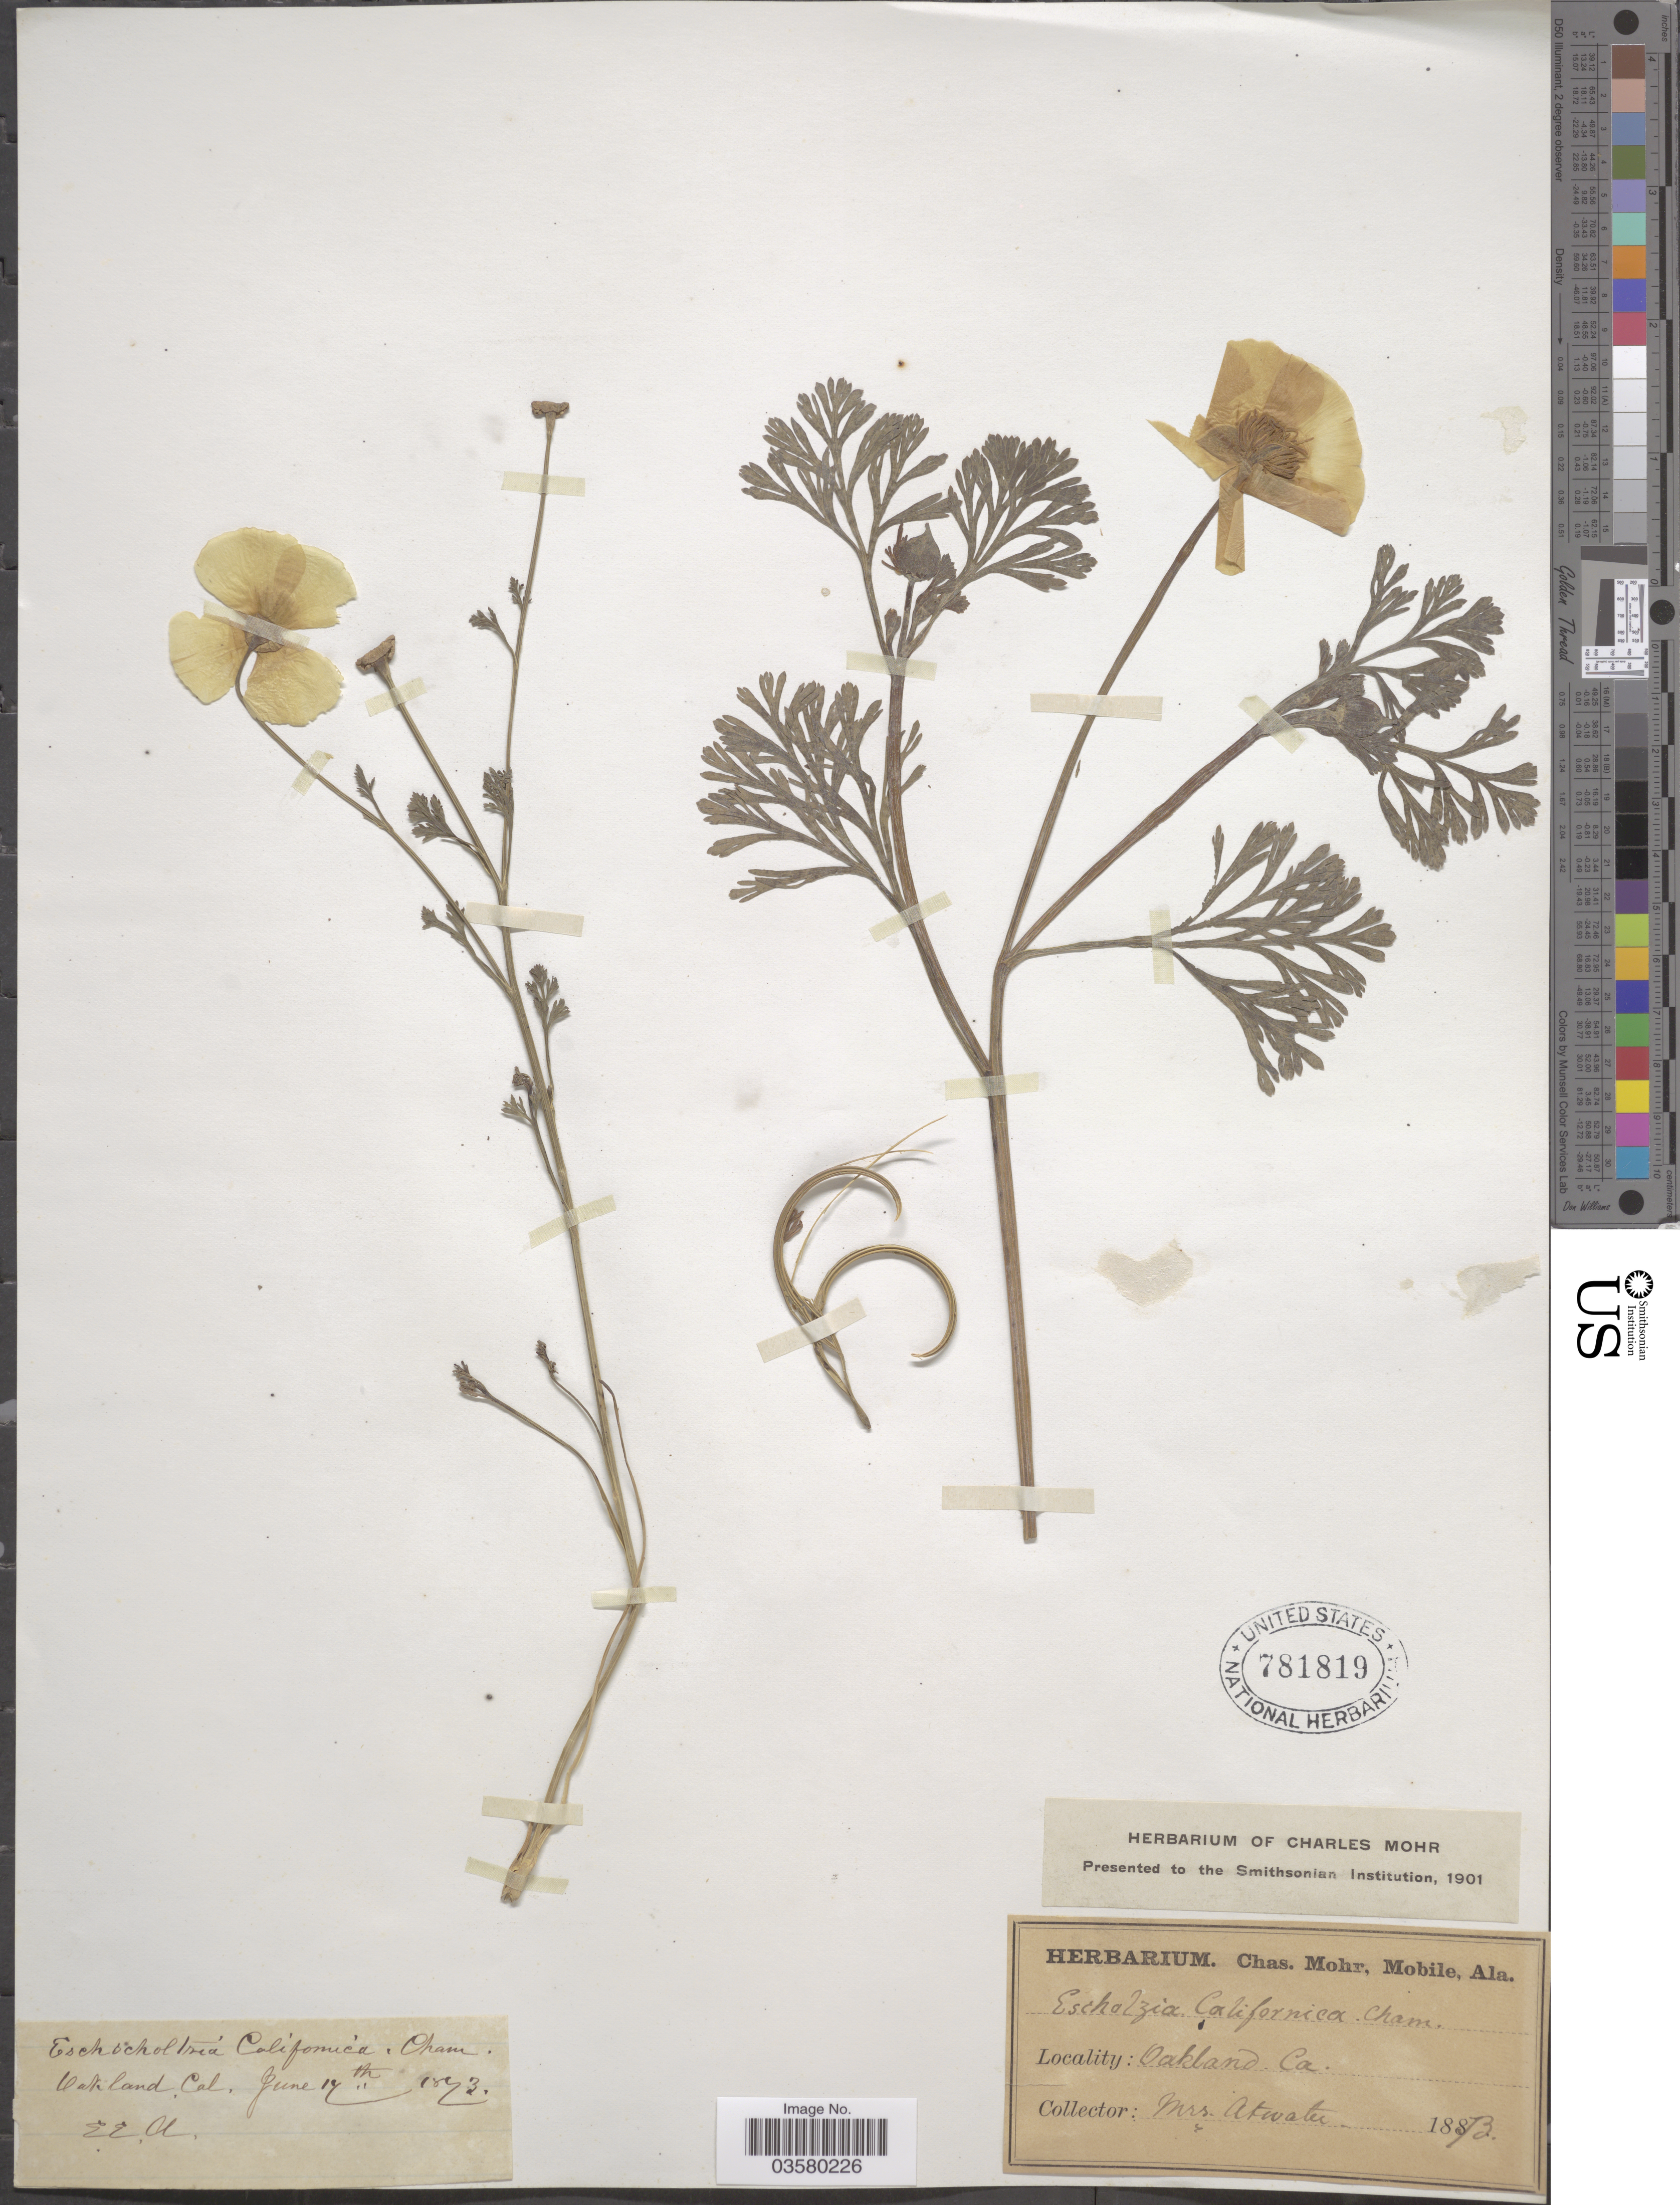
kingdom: Plantae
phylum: Tracheophyta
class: Magnoliopsida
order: Ranunculales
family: Papaveraceae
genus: Eschscholzia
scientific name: Eschscholzia californica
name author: Cham.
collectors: E. E. Atwater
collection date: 1873-06-17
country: United States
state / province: California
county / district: Alameda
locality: Oakland.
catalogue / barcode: US 781819